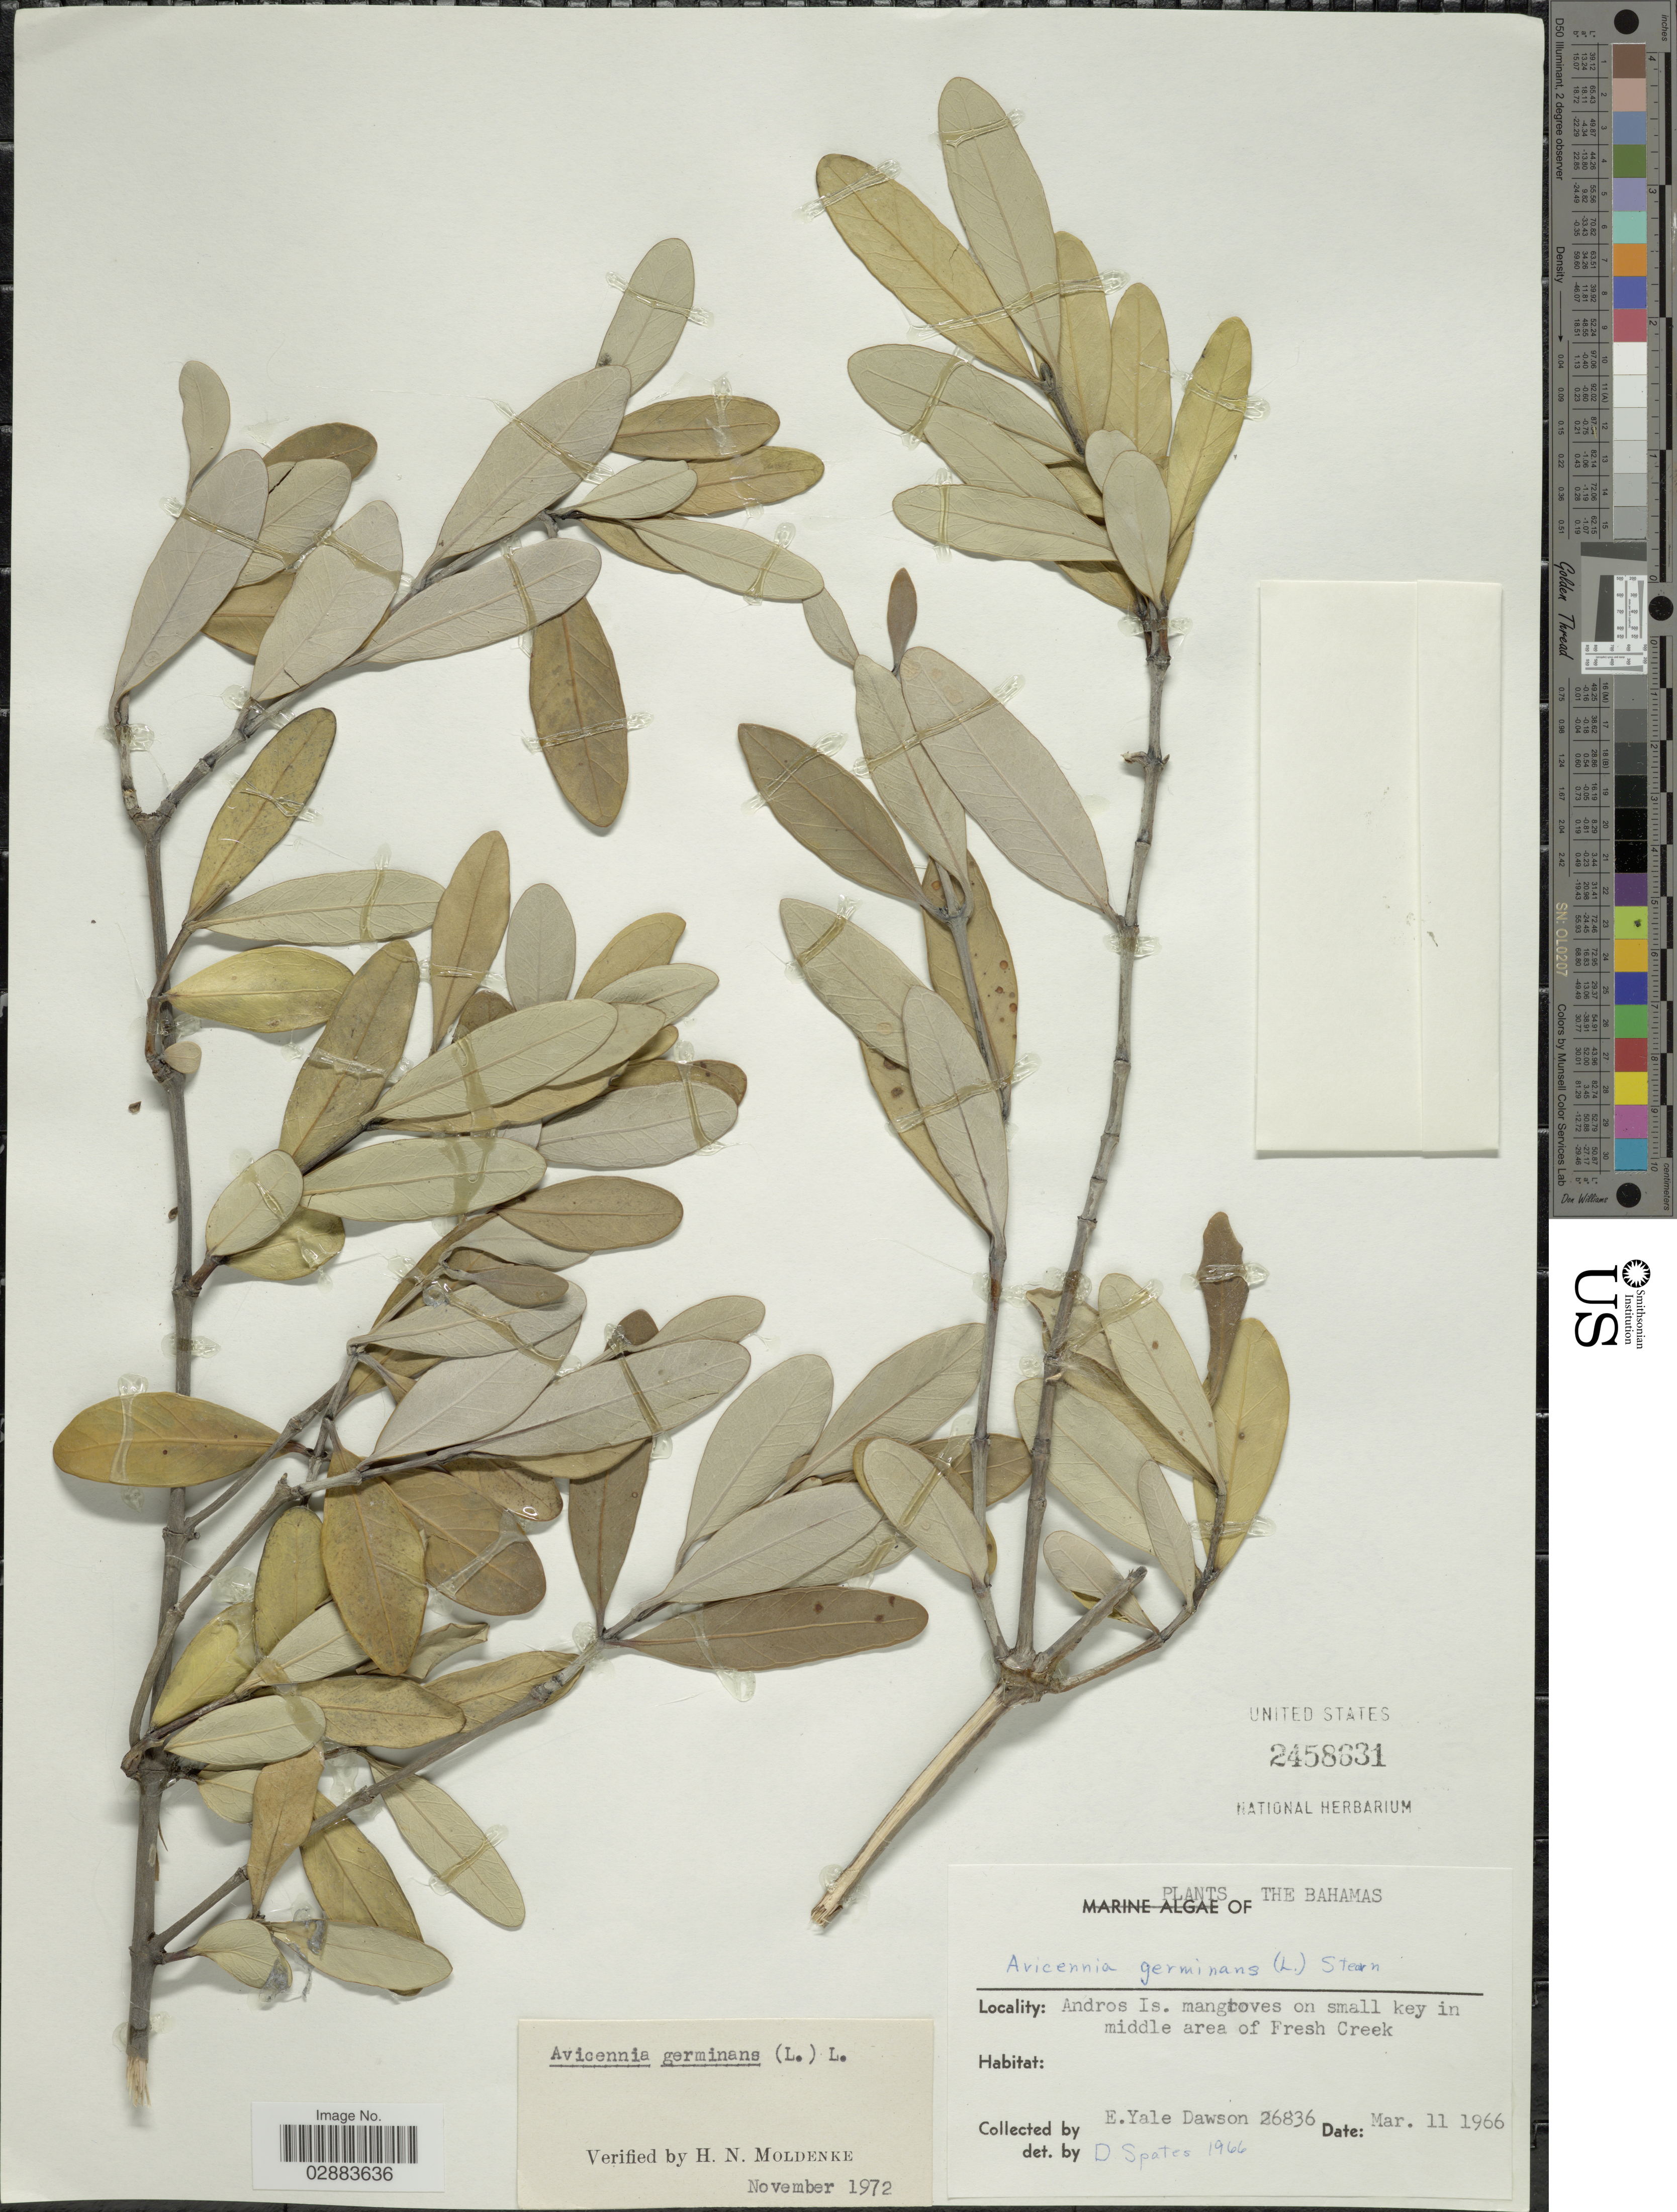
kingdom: Plantae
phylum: Tracheophyta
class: Magnoliopsida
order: Lamiales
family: Acanthaceae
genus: Avicennia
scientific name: Avicennia germinans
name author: (L.) L.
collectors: N. Yensen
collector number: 26836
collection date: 1966-03-11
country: Bahamas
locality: Andros Is. Middle area of Fresh Creek.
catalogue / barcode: US 2458631